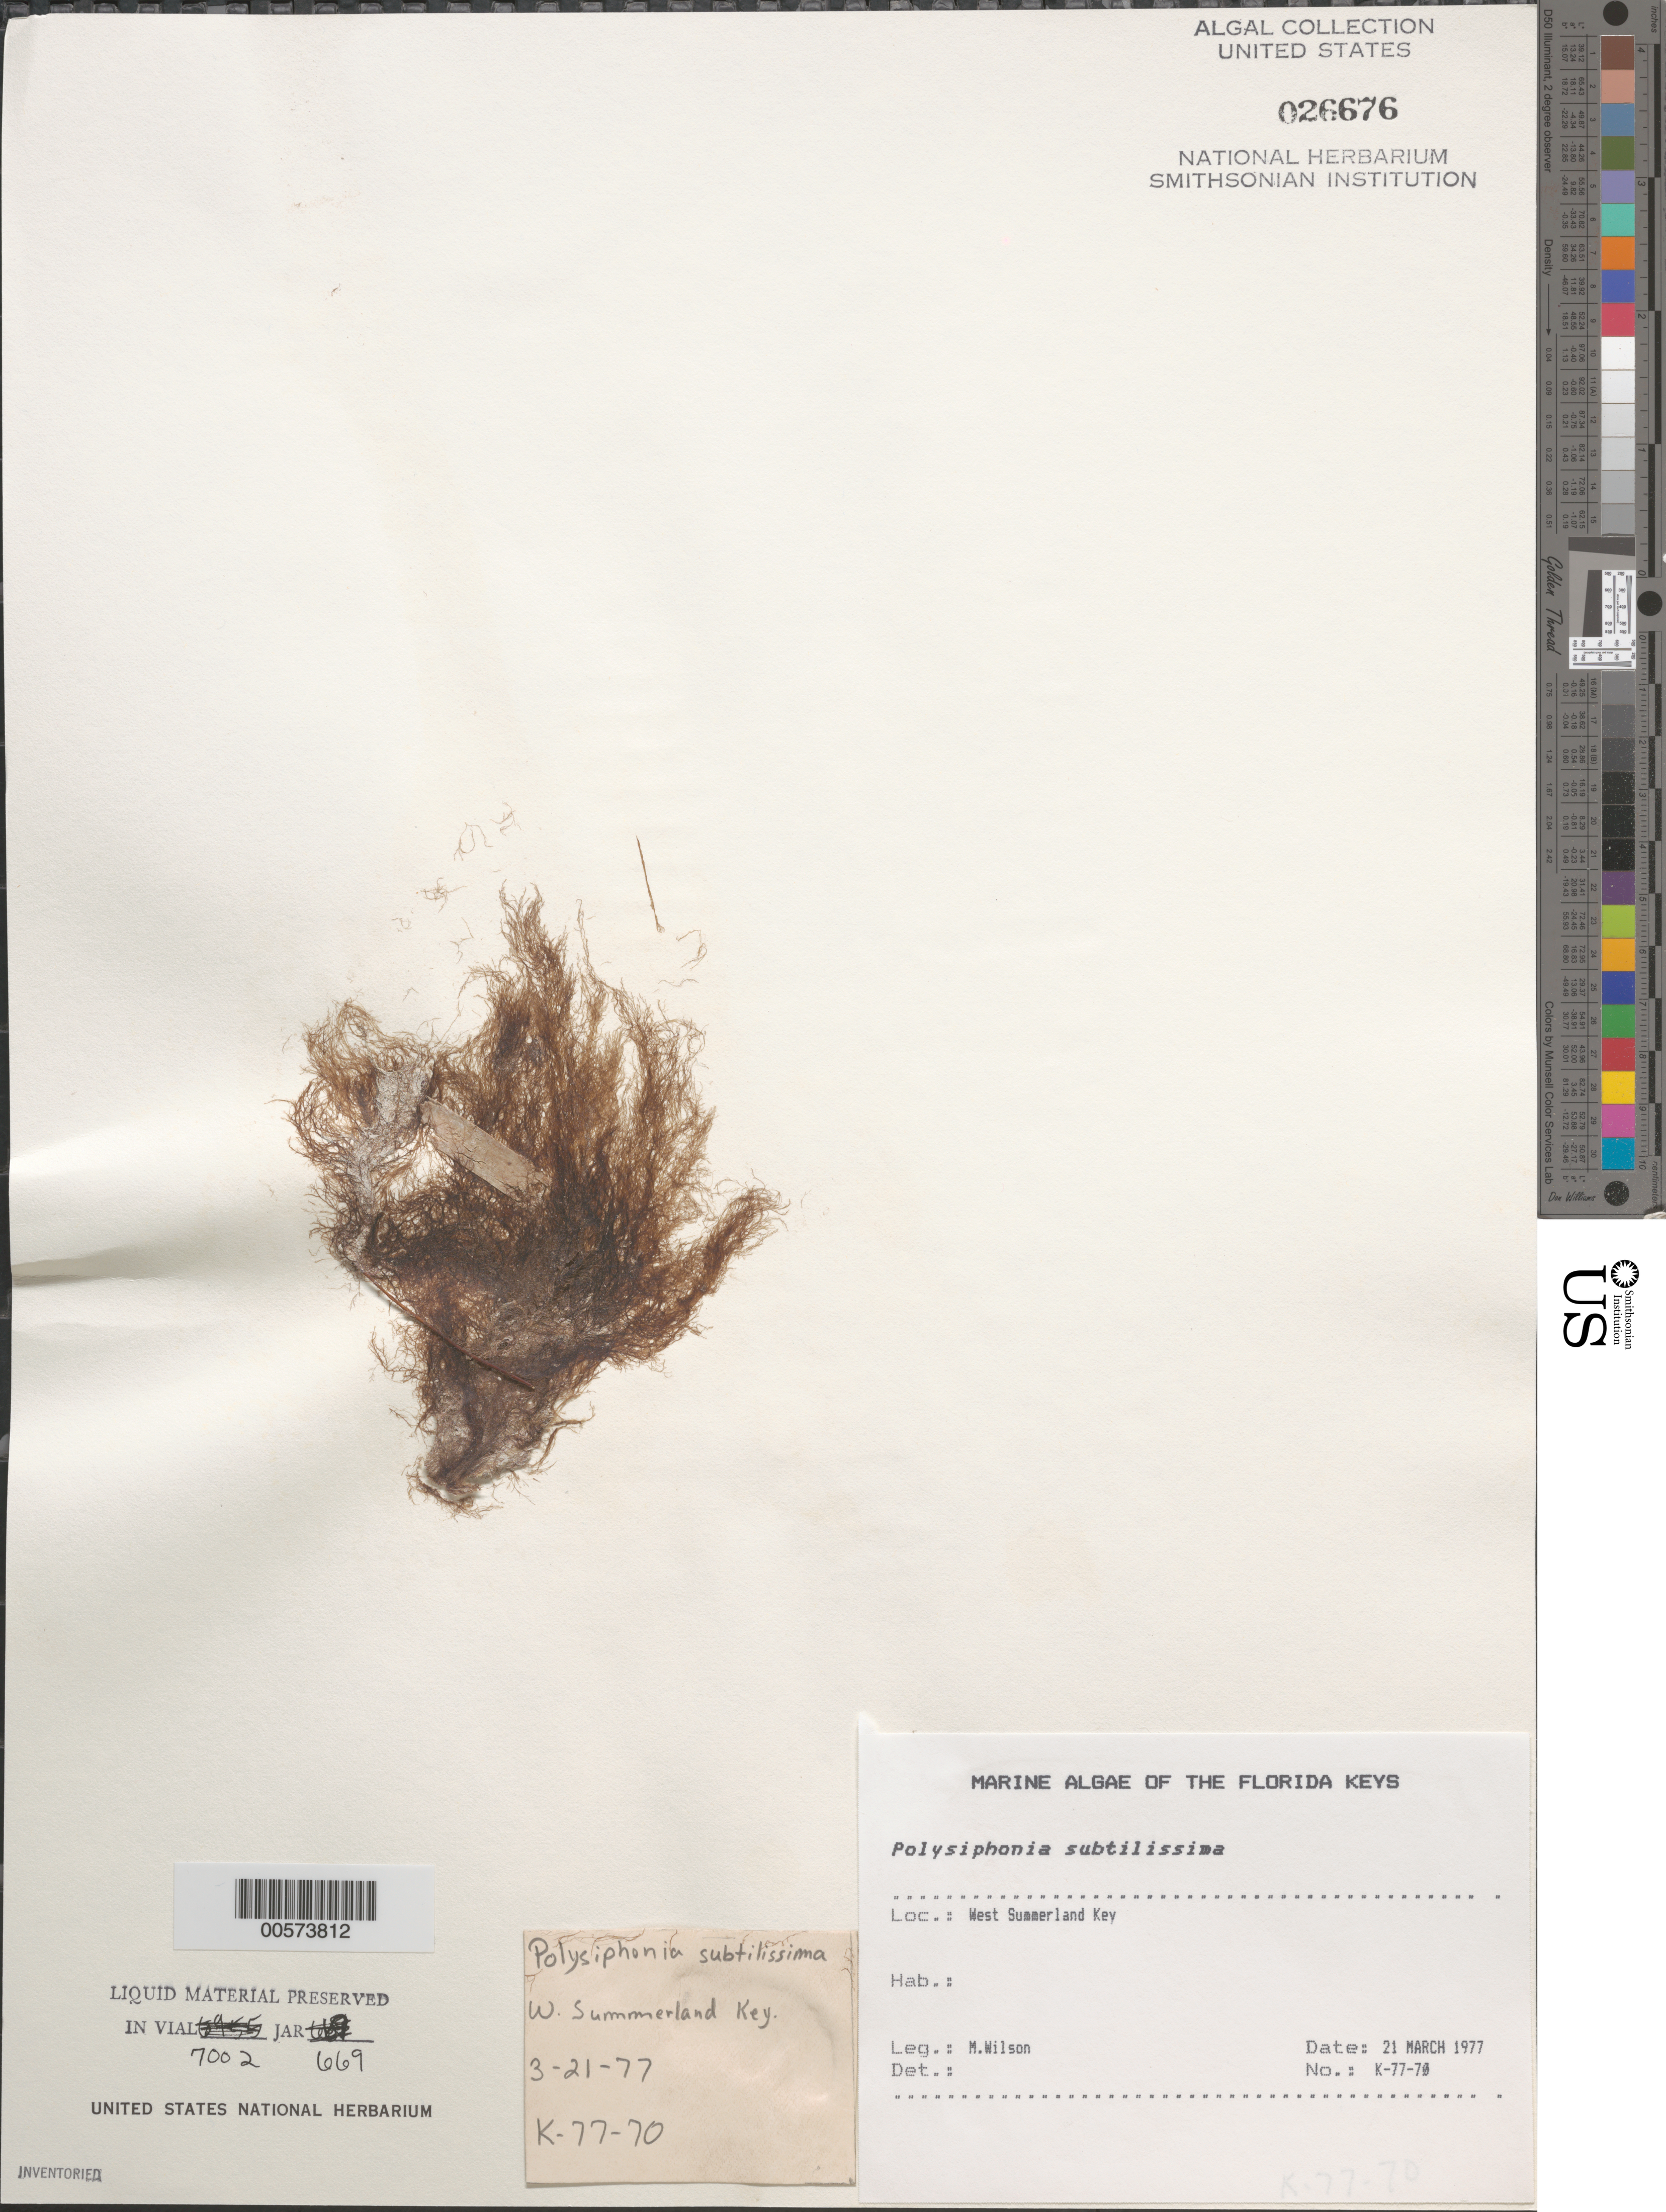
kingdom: Plantae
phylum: Rhodophyta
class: Florideophyceae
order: Ceramiales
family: Rhodomelaceae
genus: Polysiphonia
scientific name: Polysiphonia subtilissima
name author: Mont.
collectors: M. Wilson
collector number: K-77-70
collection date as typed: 21 Mar 1977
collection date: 1977-03-21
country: United States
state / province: Florida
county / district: Monroe County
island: West Summerland Key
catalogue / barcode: US 26676